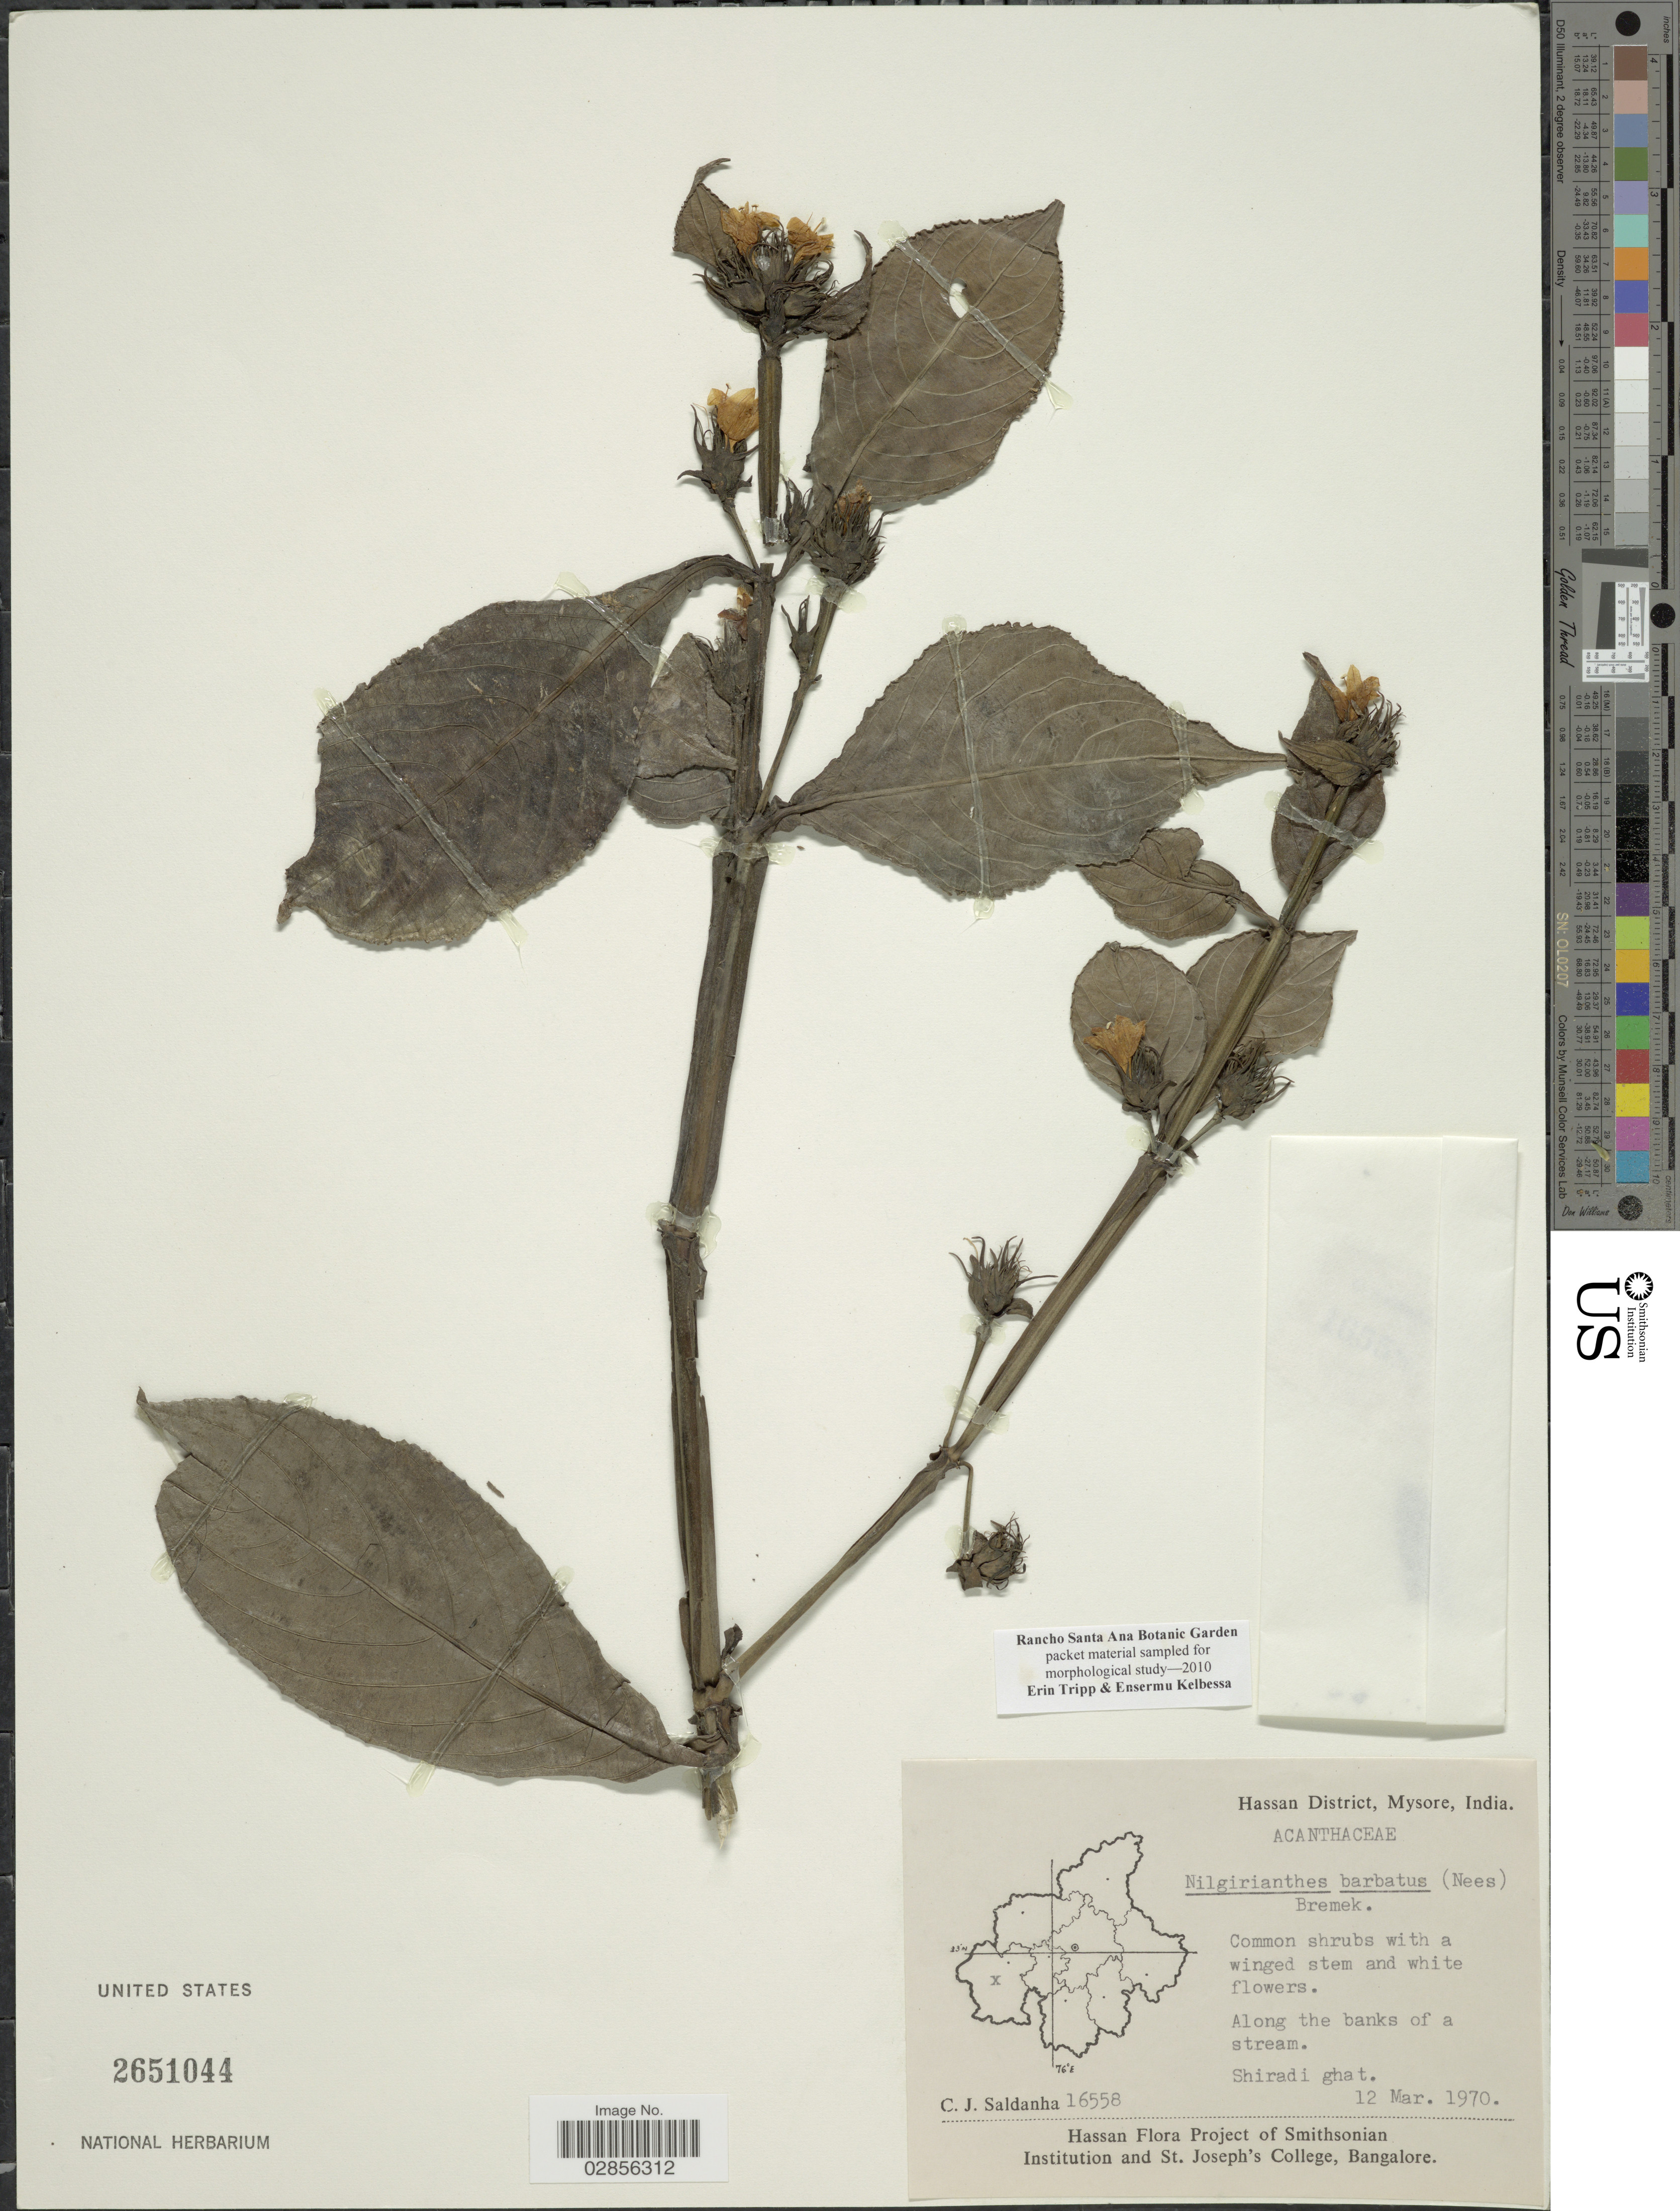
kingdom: Plantae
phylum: Tracheophyta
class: Magnoliopsida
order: Lamiales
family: Acanthaceae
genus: Strobilanthes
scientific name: Strobilanthes barbata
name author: Nees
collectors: C. J. Saldanha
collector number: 16558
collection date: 1970-03-12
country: India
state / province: Karnataka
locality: Hassan District, Mysore. Along the banks of stream.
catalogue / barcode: US 2651044